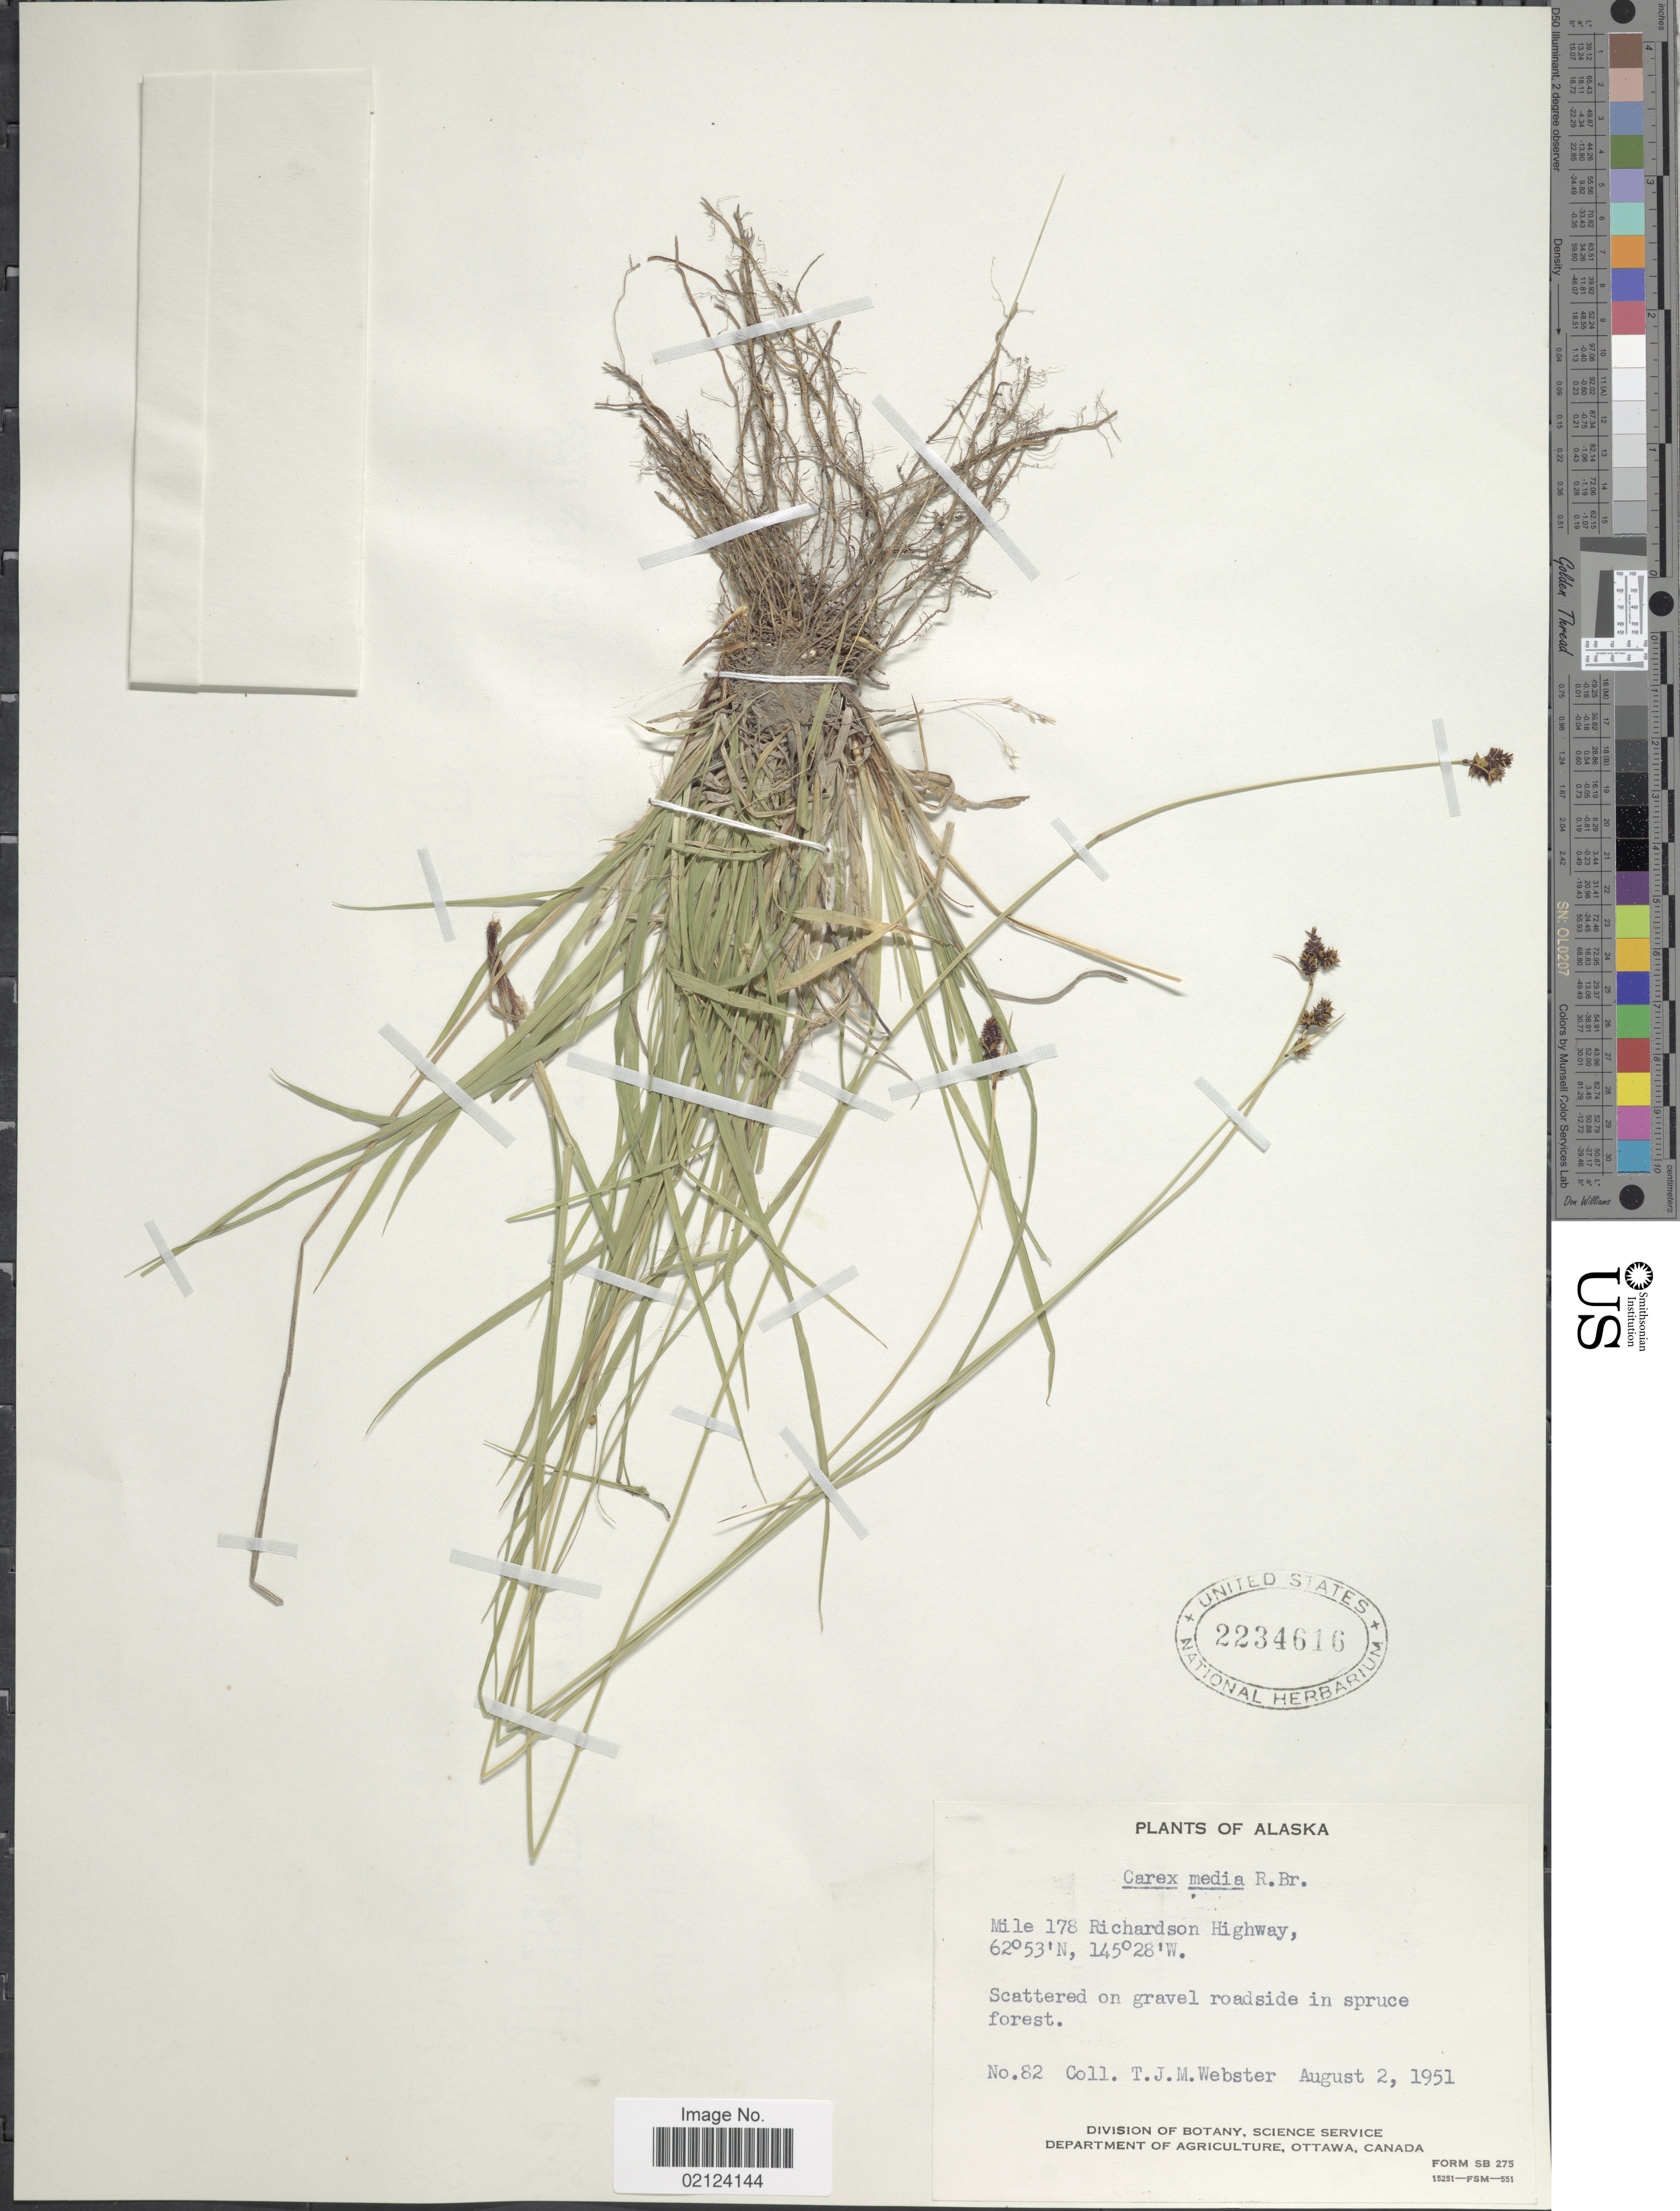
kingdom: Plantae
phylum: Tracheophyta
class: Liliopsida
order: Poales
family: Cyperaceae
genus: Carex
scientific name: Carex media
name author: R. Br.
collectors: T. J. Webster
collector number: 82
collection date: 1951-08-02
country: United States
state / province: Alaska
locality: Mile 178 Richardson Highway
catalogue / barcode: US 2234616